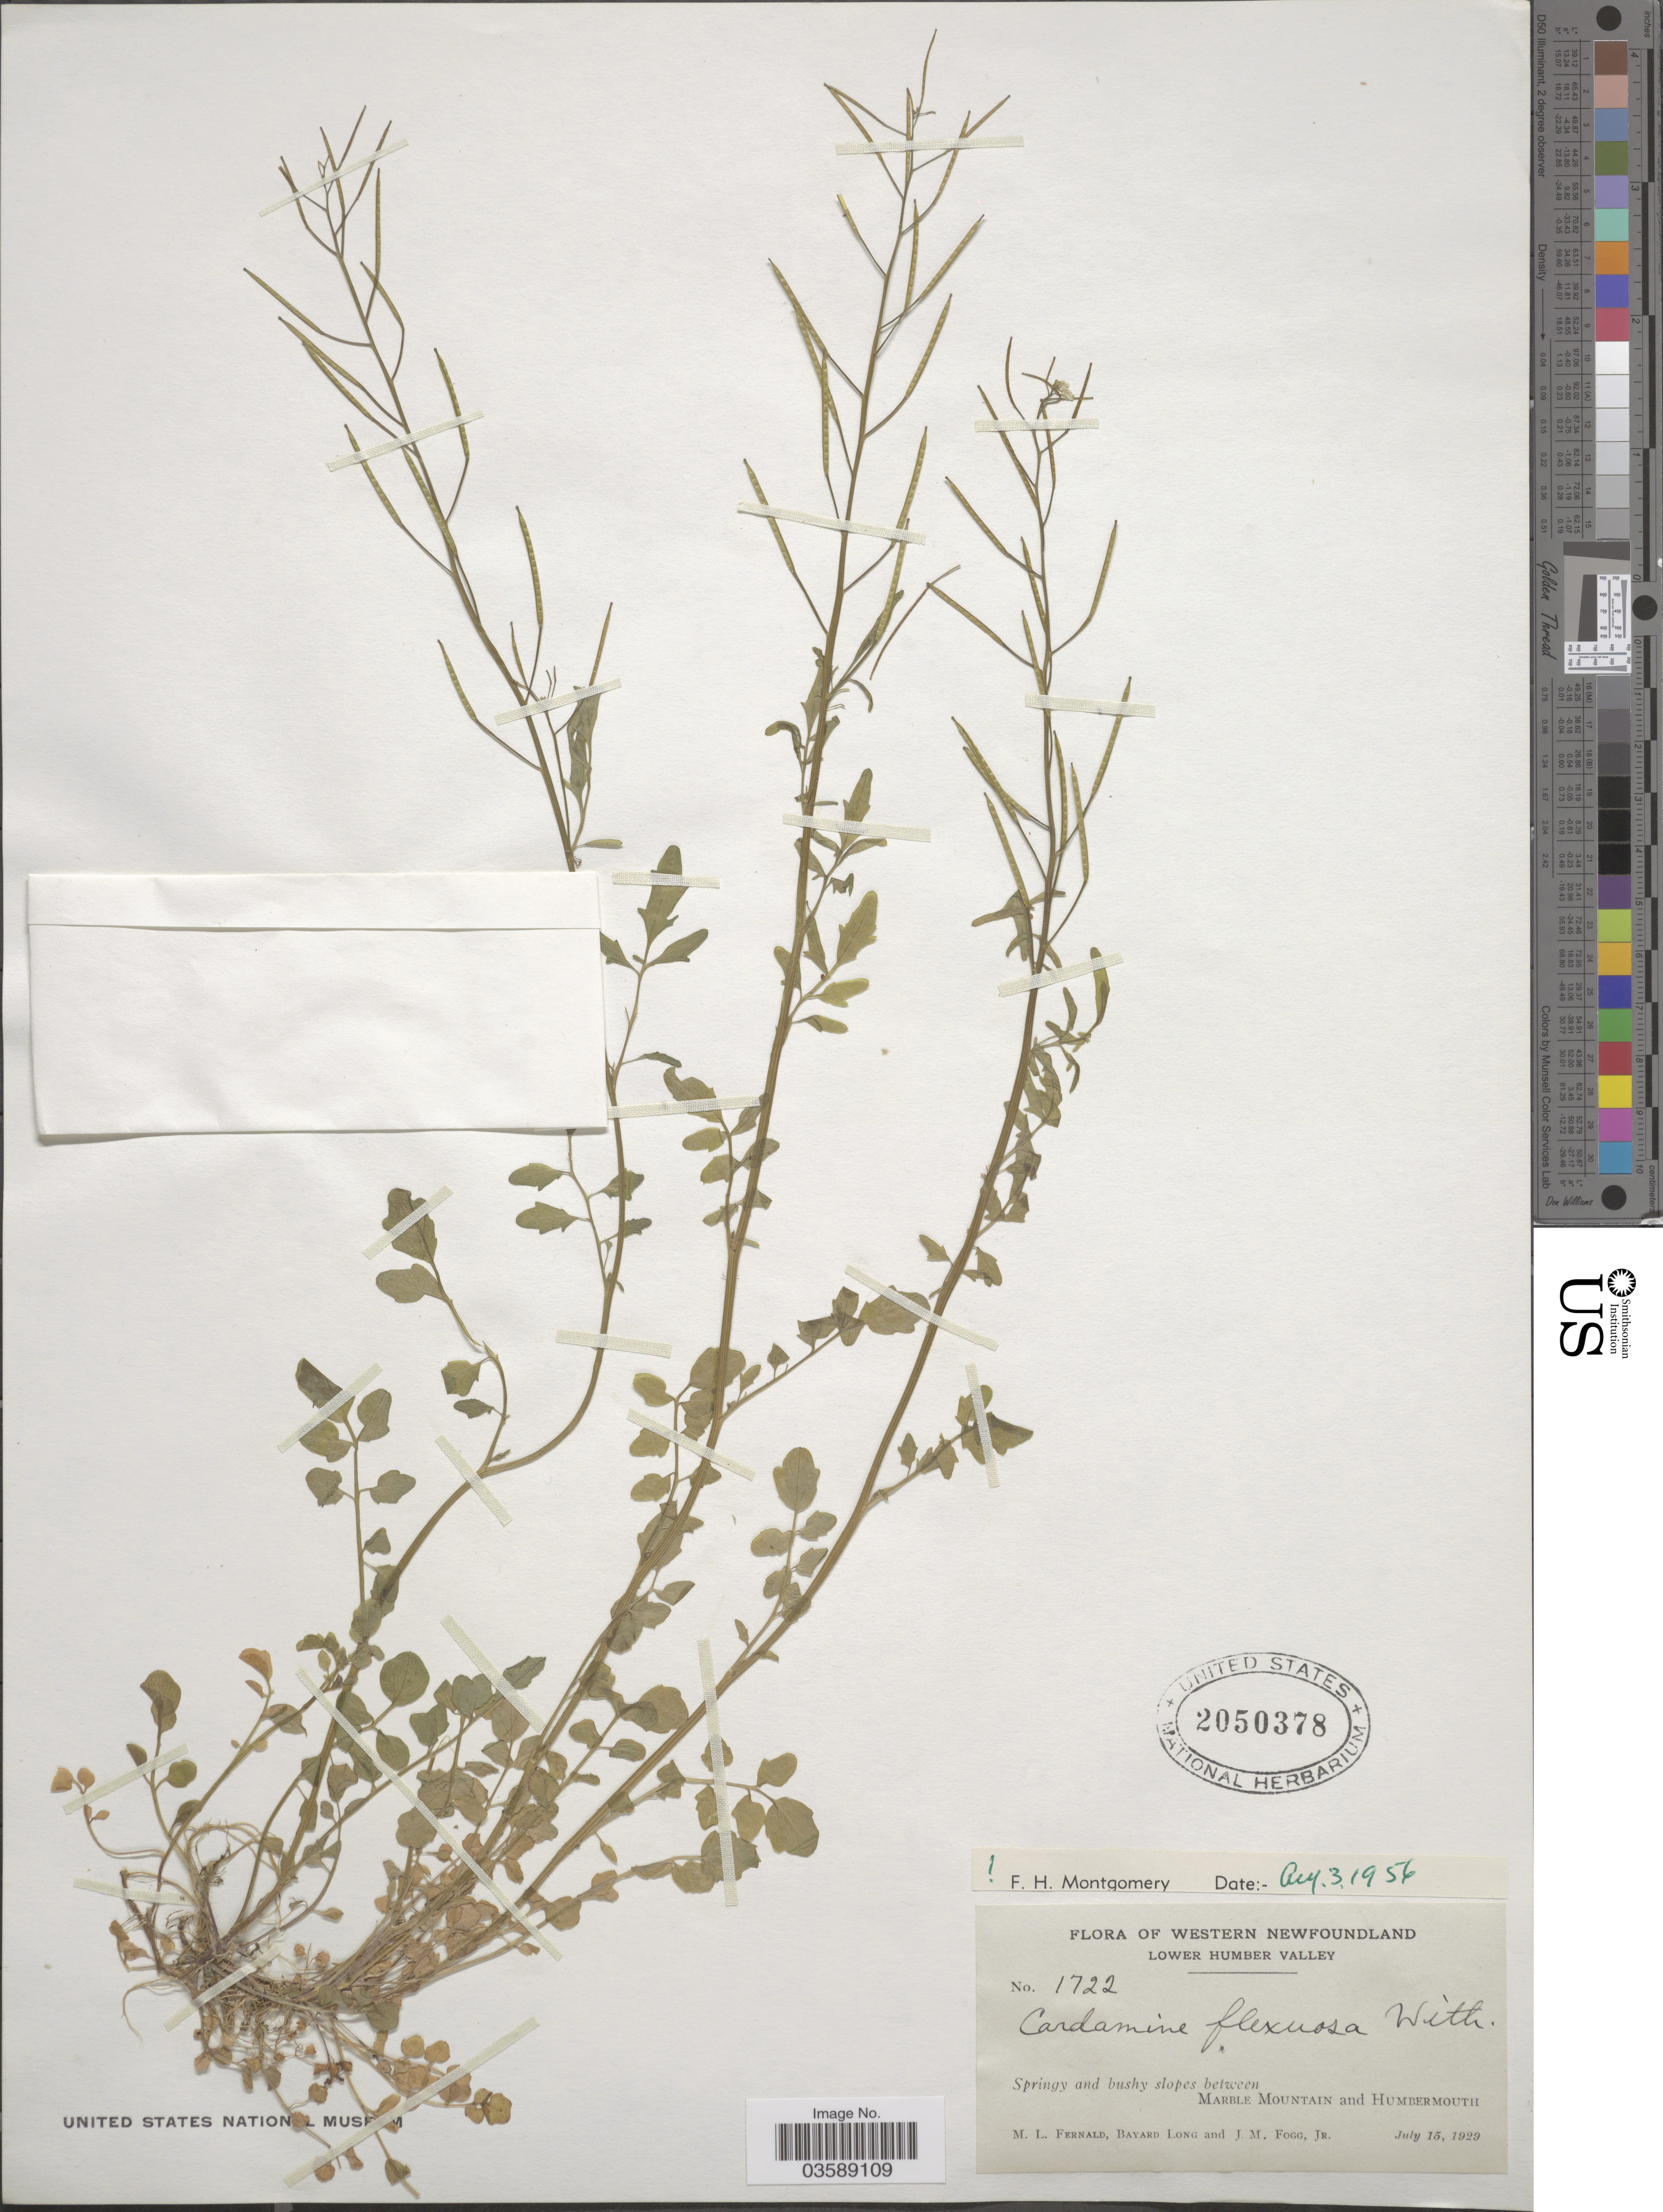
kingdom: Plantae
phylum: Tracheophyta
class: Magnoliopsida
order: Brassicales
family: Brassicaceae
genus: Cardamine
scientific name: Cardamine flexuosa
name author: With.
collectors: M. L. Fernald, B. Long & J. Fogg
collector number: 1722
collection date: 1929-07-15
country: Canada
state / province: Newfoundland and Labrador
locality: Western Newfoundland. Lower Humber Valley. Springy and bushy slopes between Marble Mountain and Humbermouth.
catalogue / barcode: US 2050378